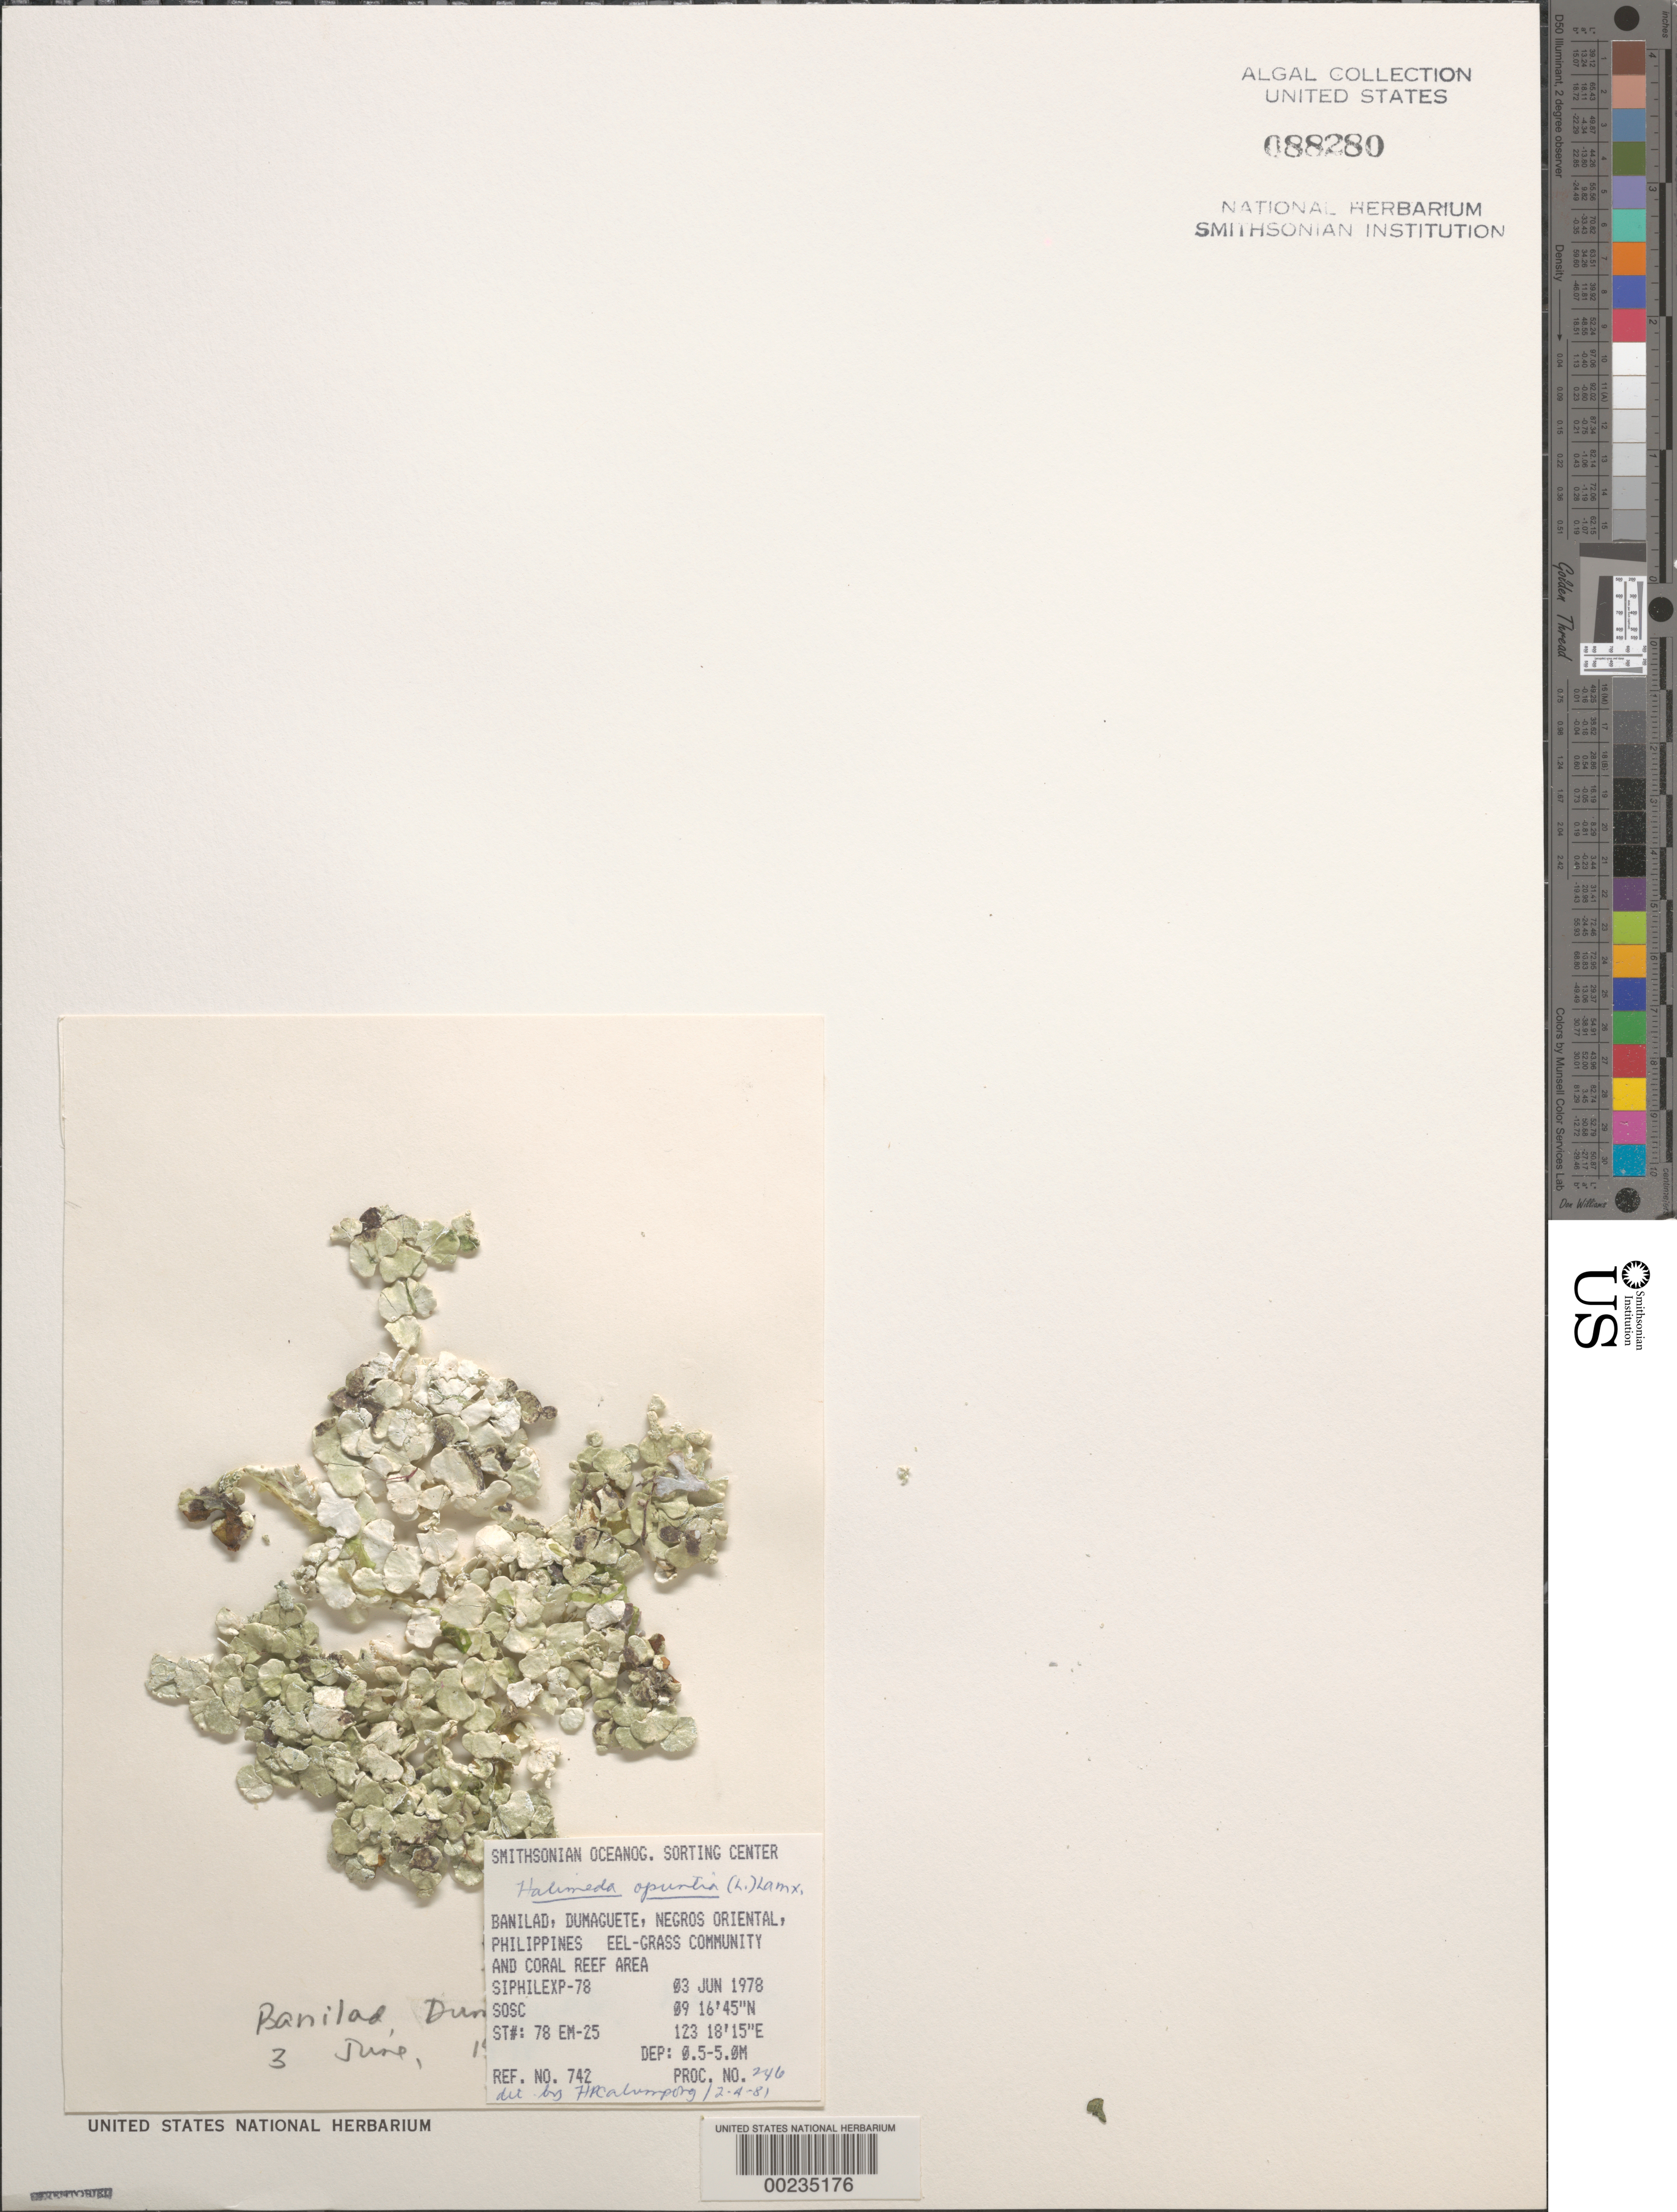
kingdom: Plantae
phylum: Chlorophyta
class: Ulvophyceae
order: Bryopsidales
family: Halimedaceae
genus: Halimeda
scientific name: Halimeda opuntia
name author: (L.) J.V.Lamouroux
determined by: Calumpong, H. P.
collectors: SOSC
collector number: Station 78 Em-25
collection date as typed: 03 Jun 1978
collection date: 1978-06-03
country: Philippines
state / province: Central Visayas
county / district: Negros Oriental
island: Negros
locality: Banilad, Dumaguete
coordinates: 09 16'45"N, 123 18'15"E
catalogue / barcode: US 88280